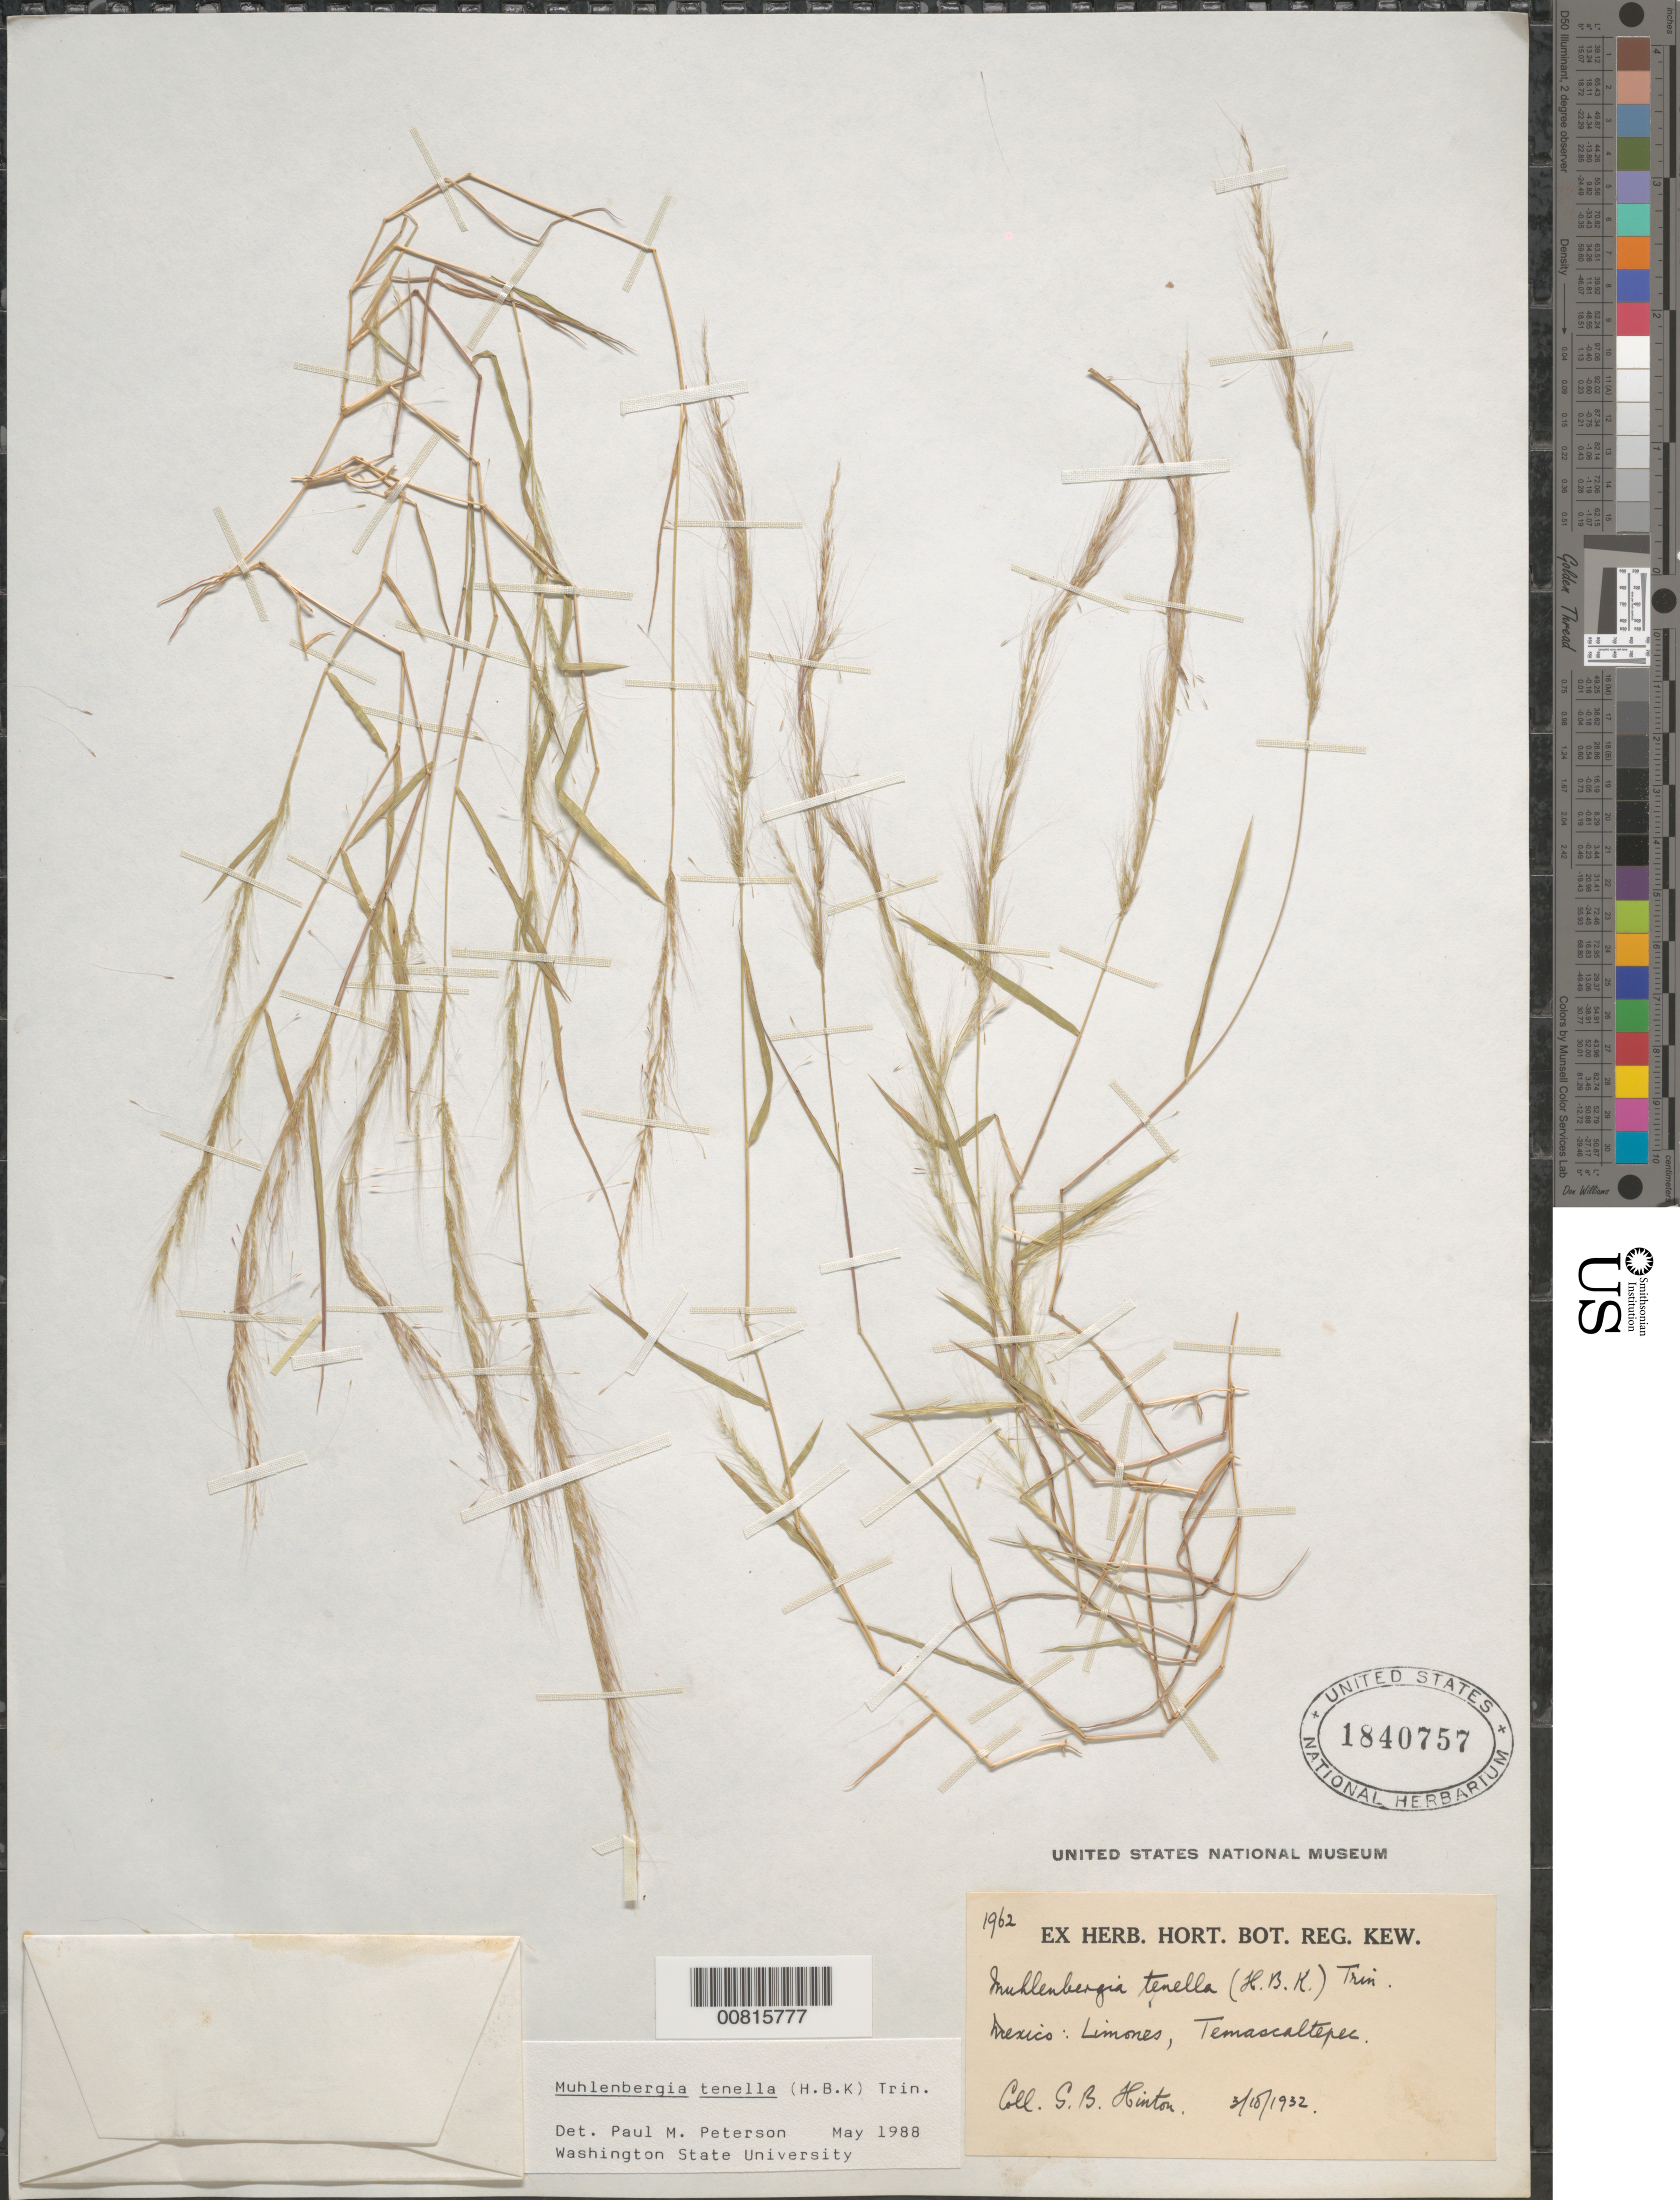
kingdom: Plantae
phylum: Tracheophyta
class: Liliopsida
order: Poales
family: Poaceae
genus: Muhlenbergia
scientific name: Muhlenbergia stricta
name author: (J. Presl) Kunth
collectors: G. B. Hinton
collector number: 1962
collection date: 1932-10-03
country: Mexico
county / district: Temascaltepec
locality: Limones, Temascaltepec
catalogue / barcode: US 1840757